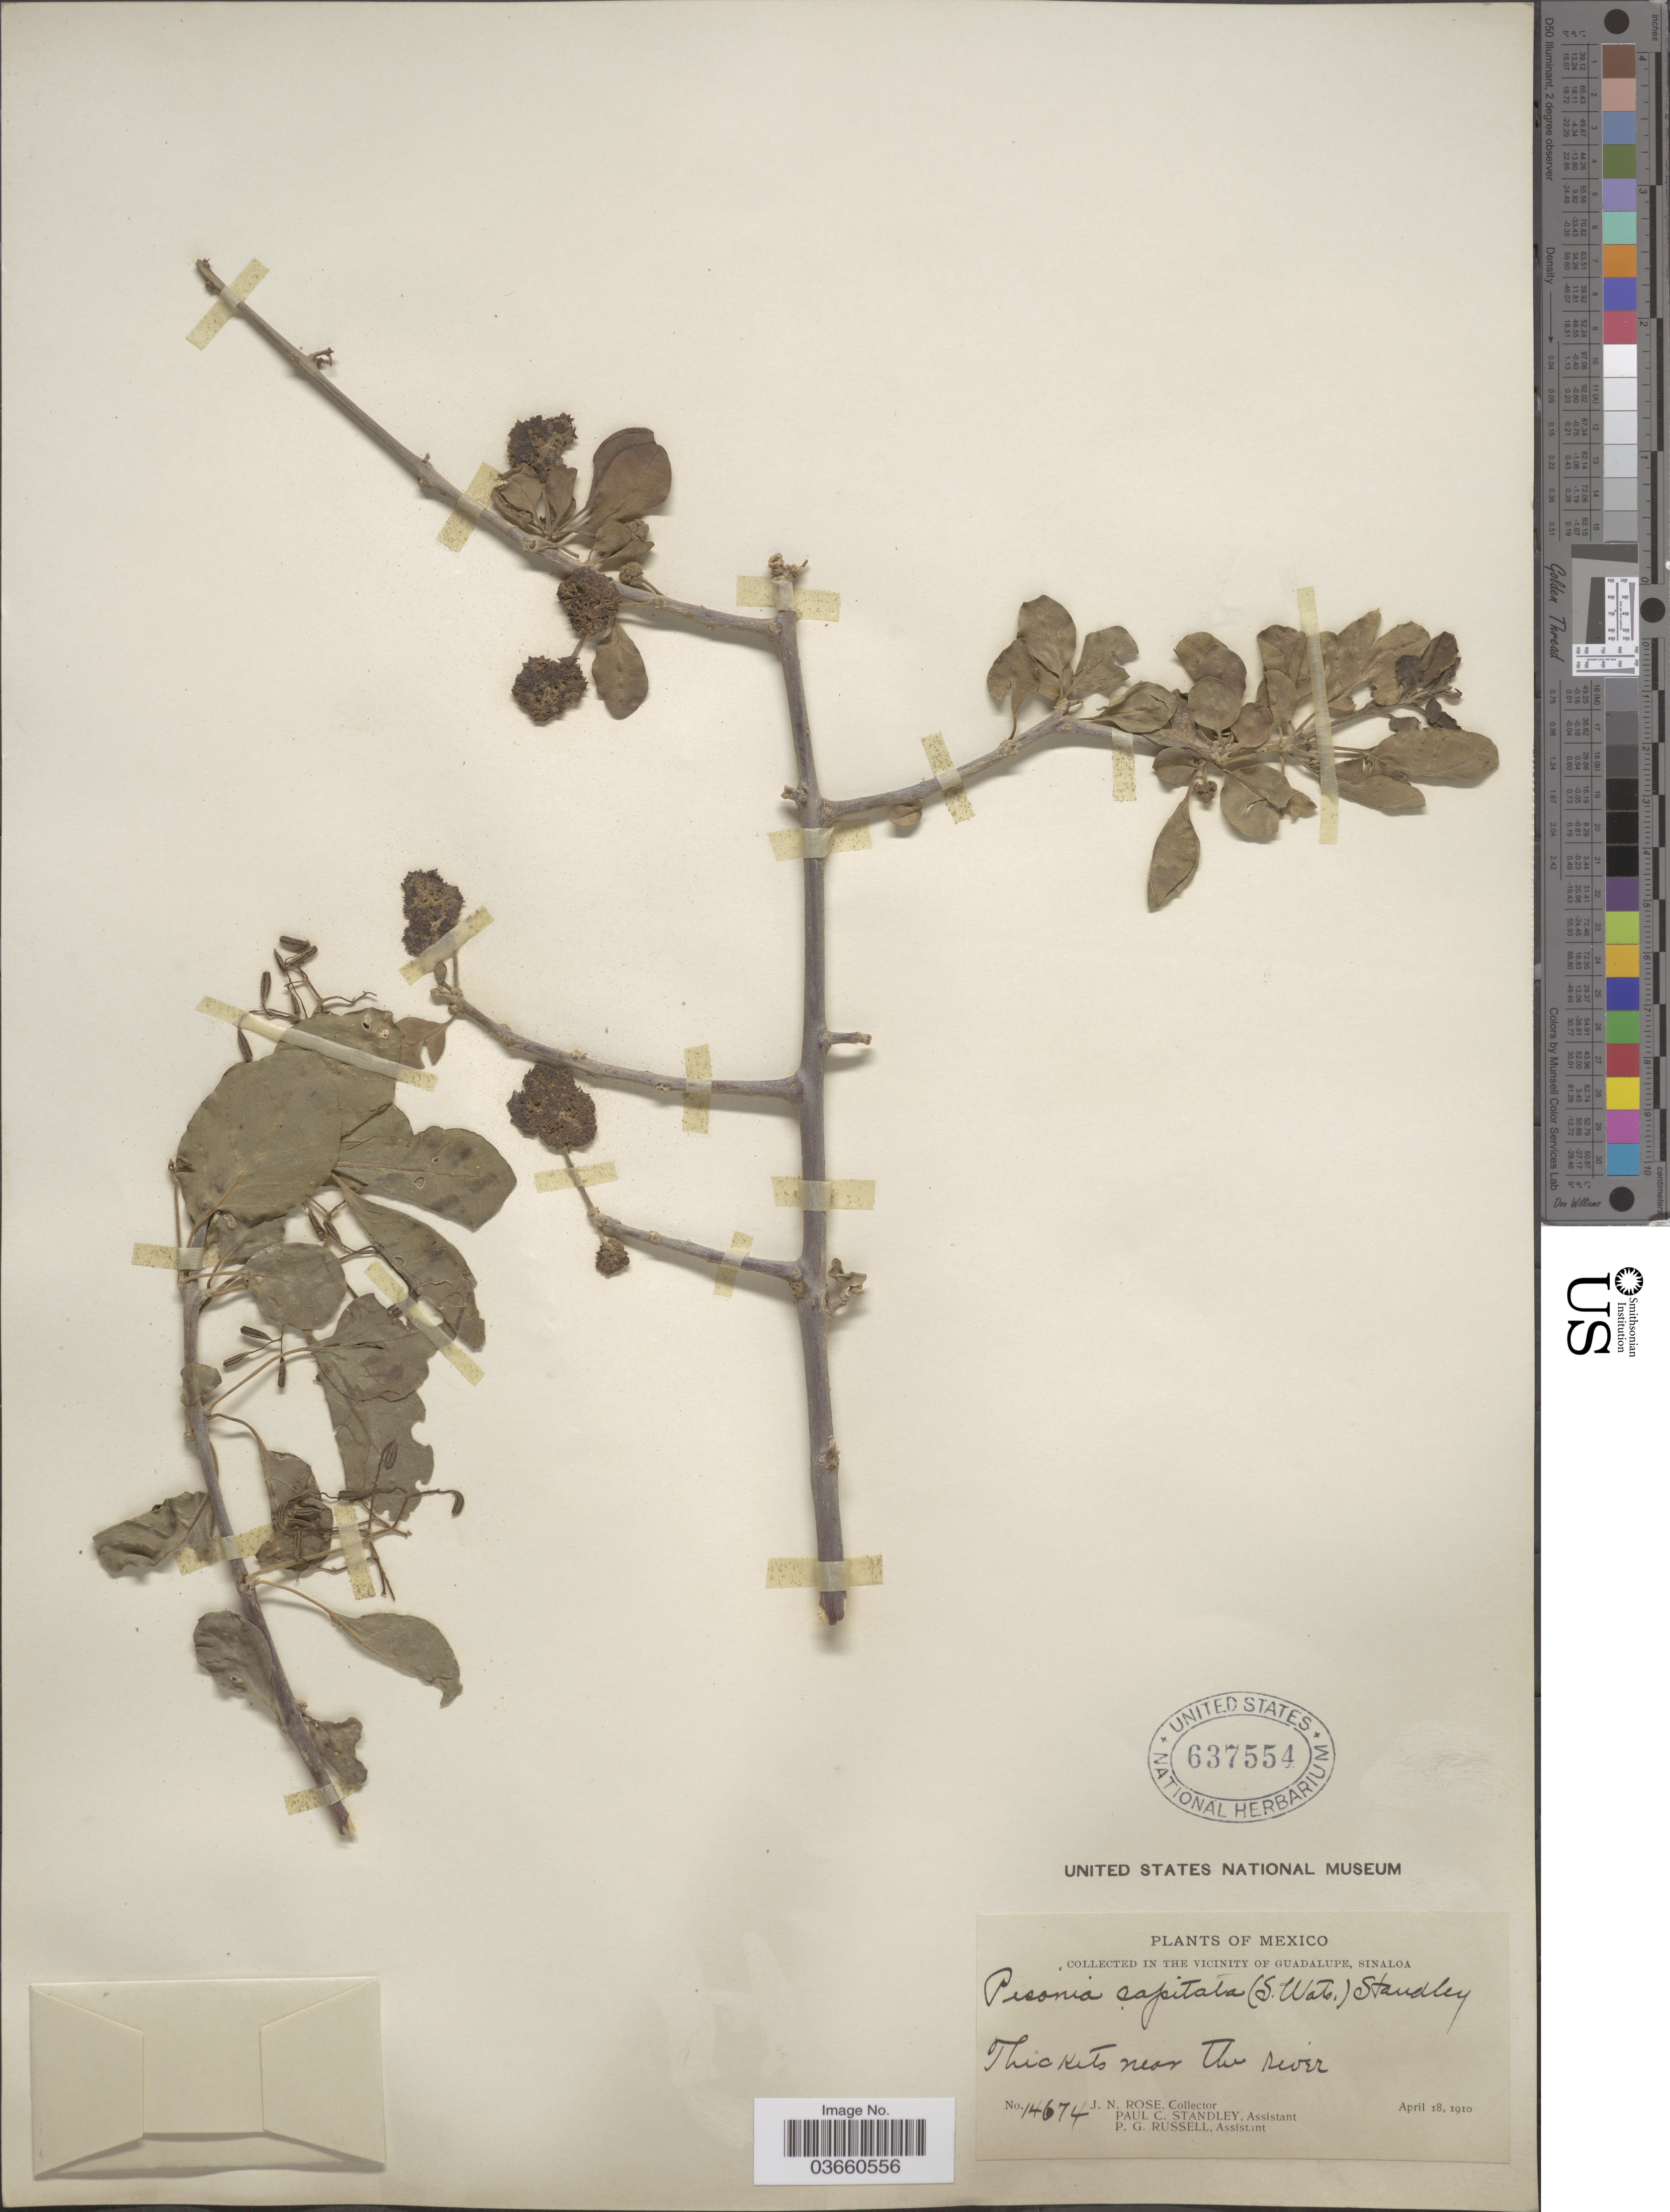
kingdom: Plantae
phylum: Tracheophyta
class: Magnoliopsida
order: Caryophyllales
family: Nyctaginaceae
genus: Pisonia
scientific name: Pisonia capitata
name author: (S. Watson) Standl.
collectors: J. N. Rose, P. C. Standley & P. G. Russell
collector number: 14674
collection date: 1910-04-18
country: Mexico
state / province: Sinaloa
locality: The vicinity of Guadalupe. Thickets near The river.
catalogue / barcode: US 637554